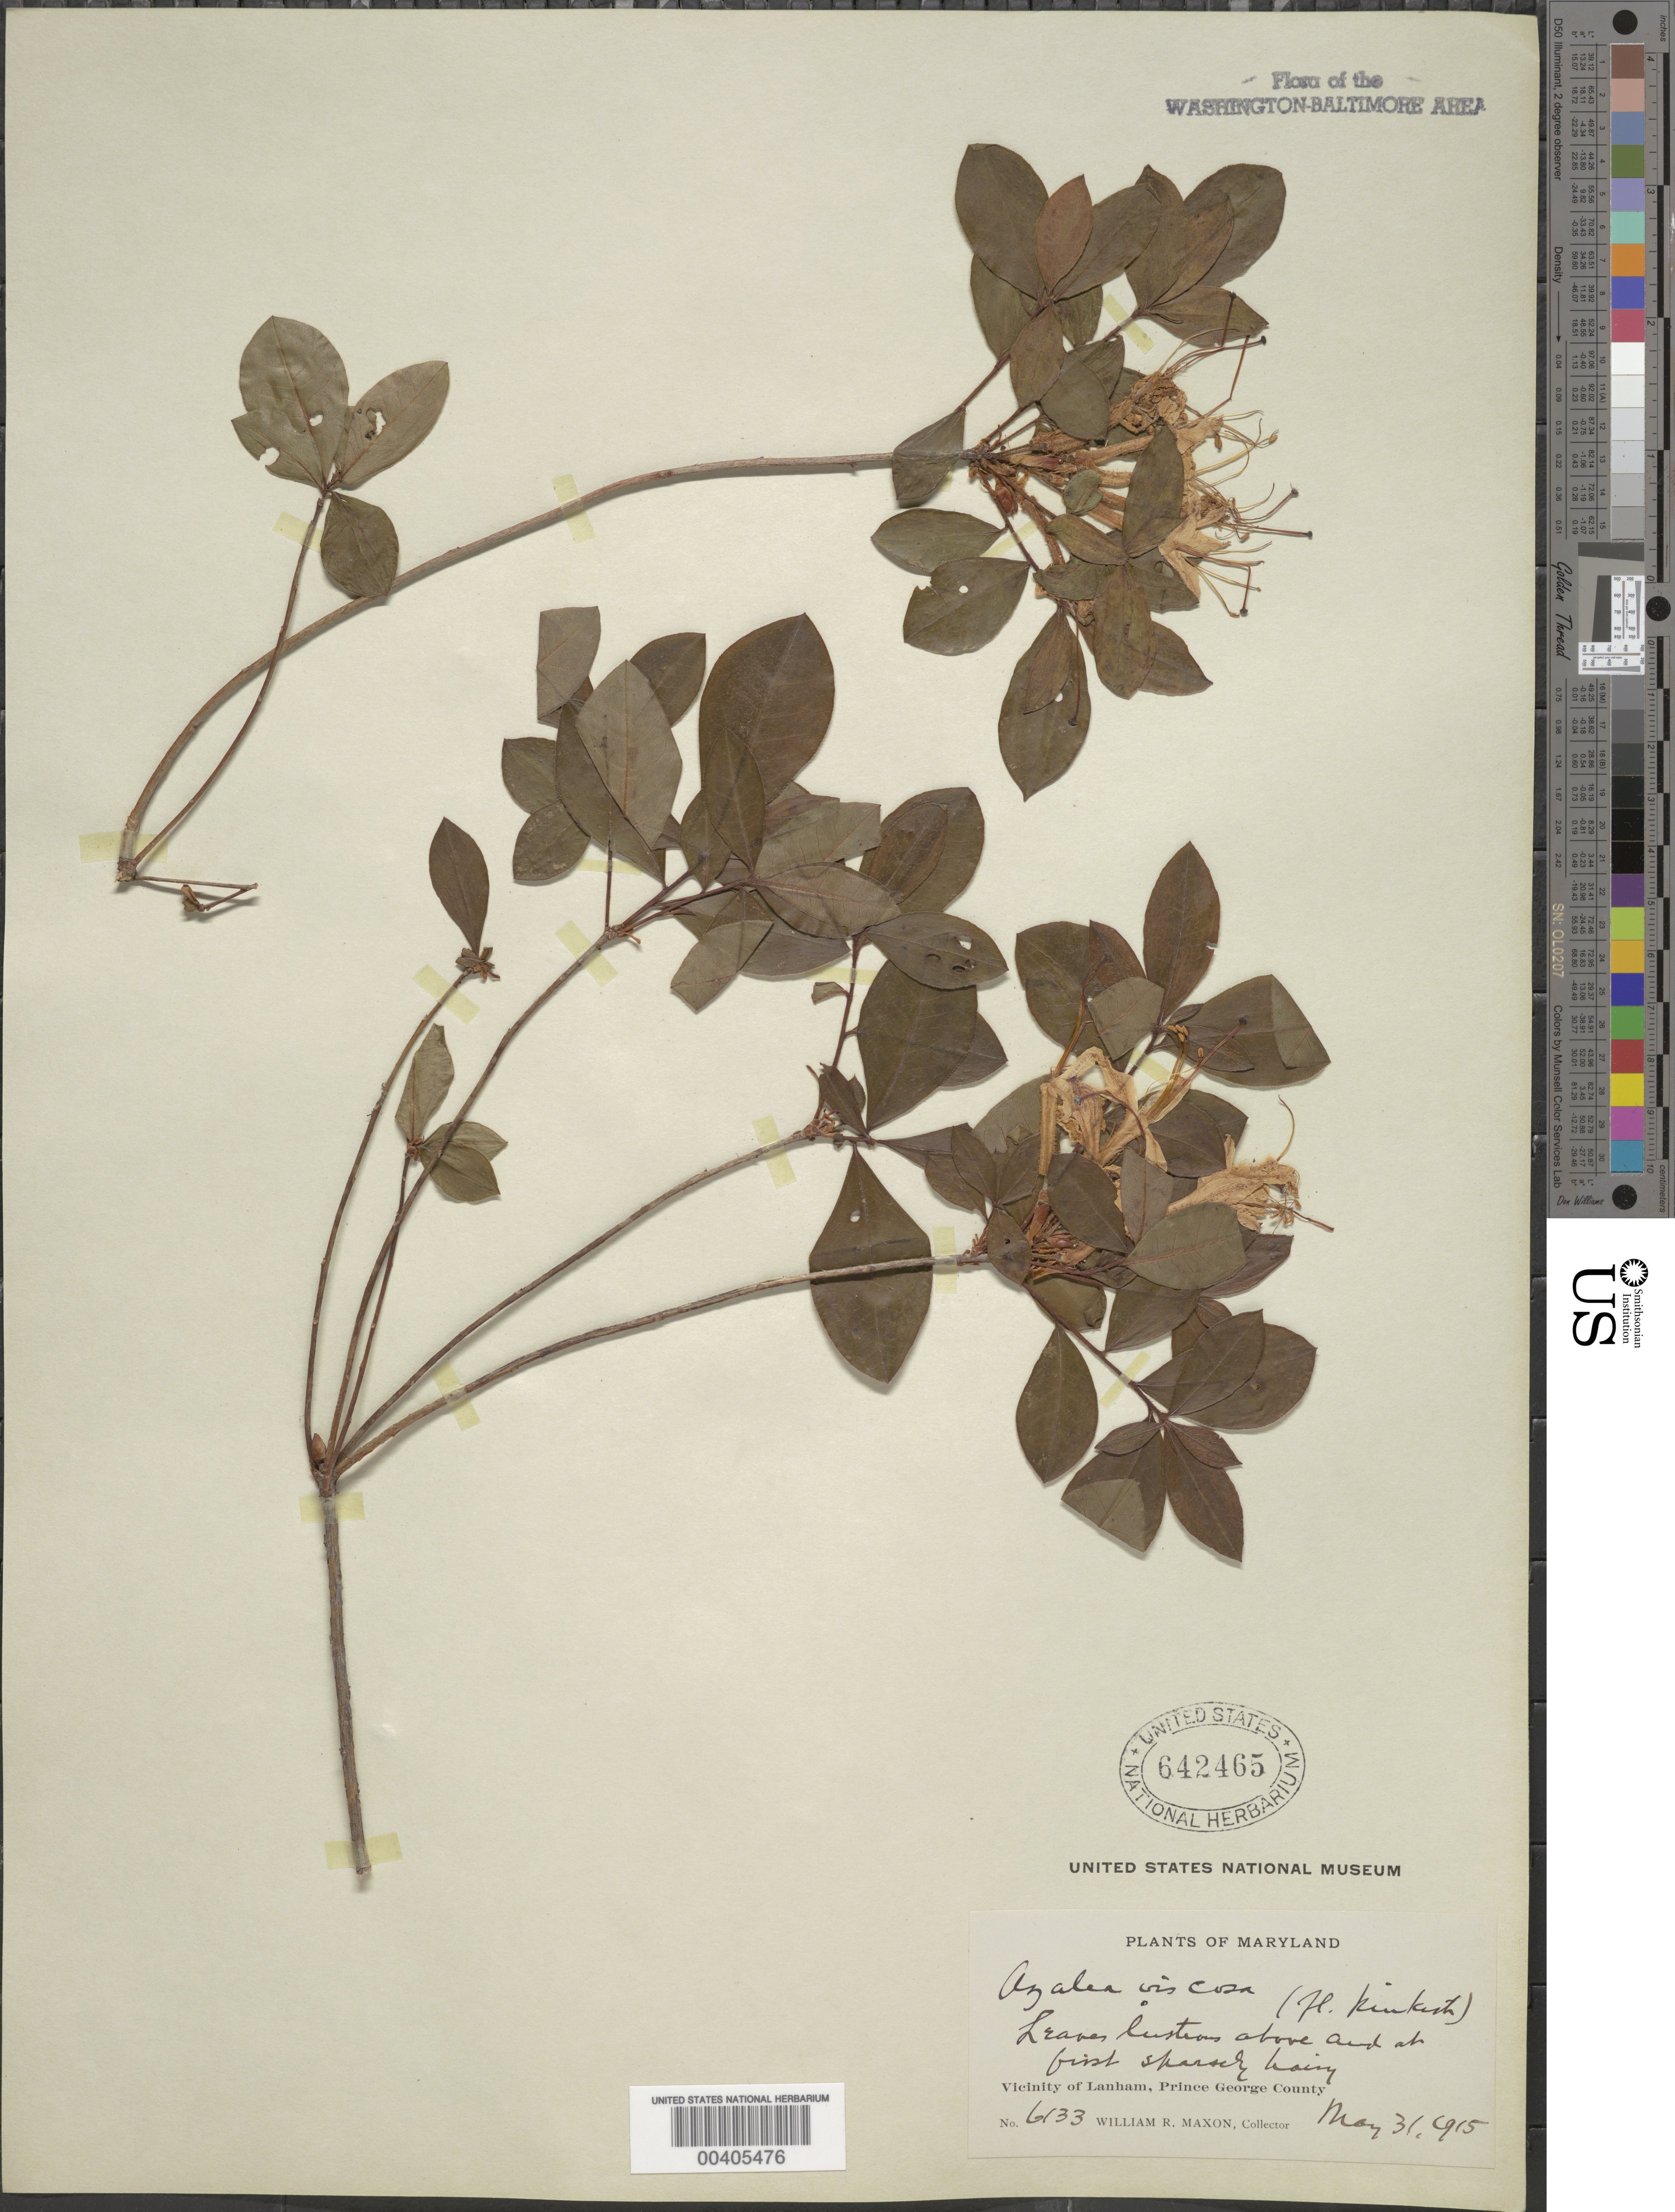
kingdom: Plantae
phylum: Tracheophyta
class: Magnoliopsida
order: Ericales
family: Ericaceae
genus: Rhododendron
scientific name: Rhododendron viscosum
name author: (L.) Torr.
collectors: W. R. Maxon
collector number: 6133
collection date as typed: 31 May 1915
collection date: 1915-05-31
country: United States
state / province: Maryland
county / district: Prince George's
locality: Lanham vicinity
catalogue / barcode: US 642465